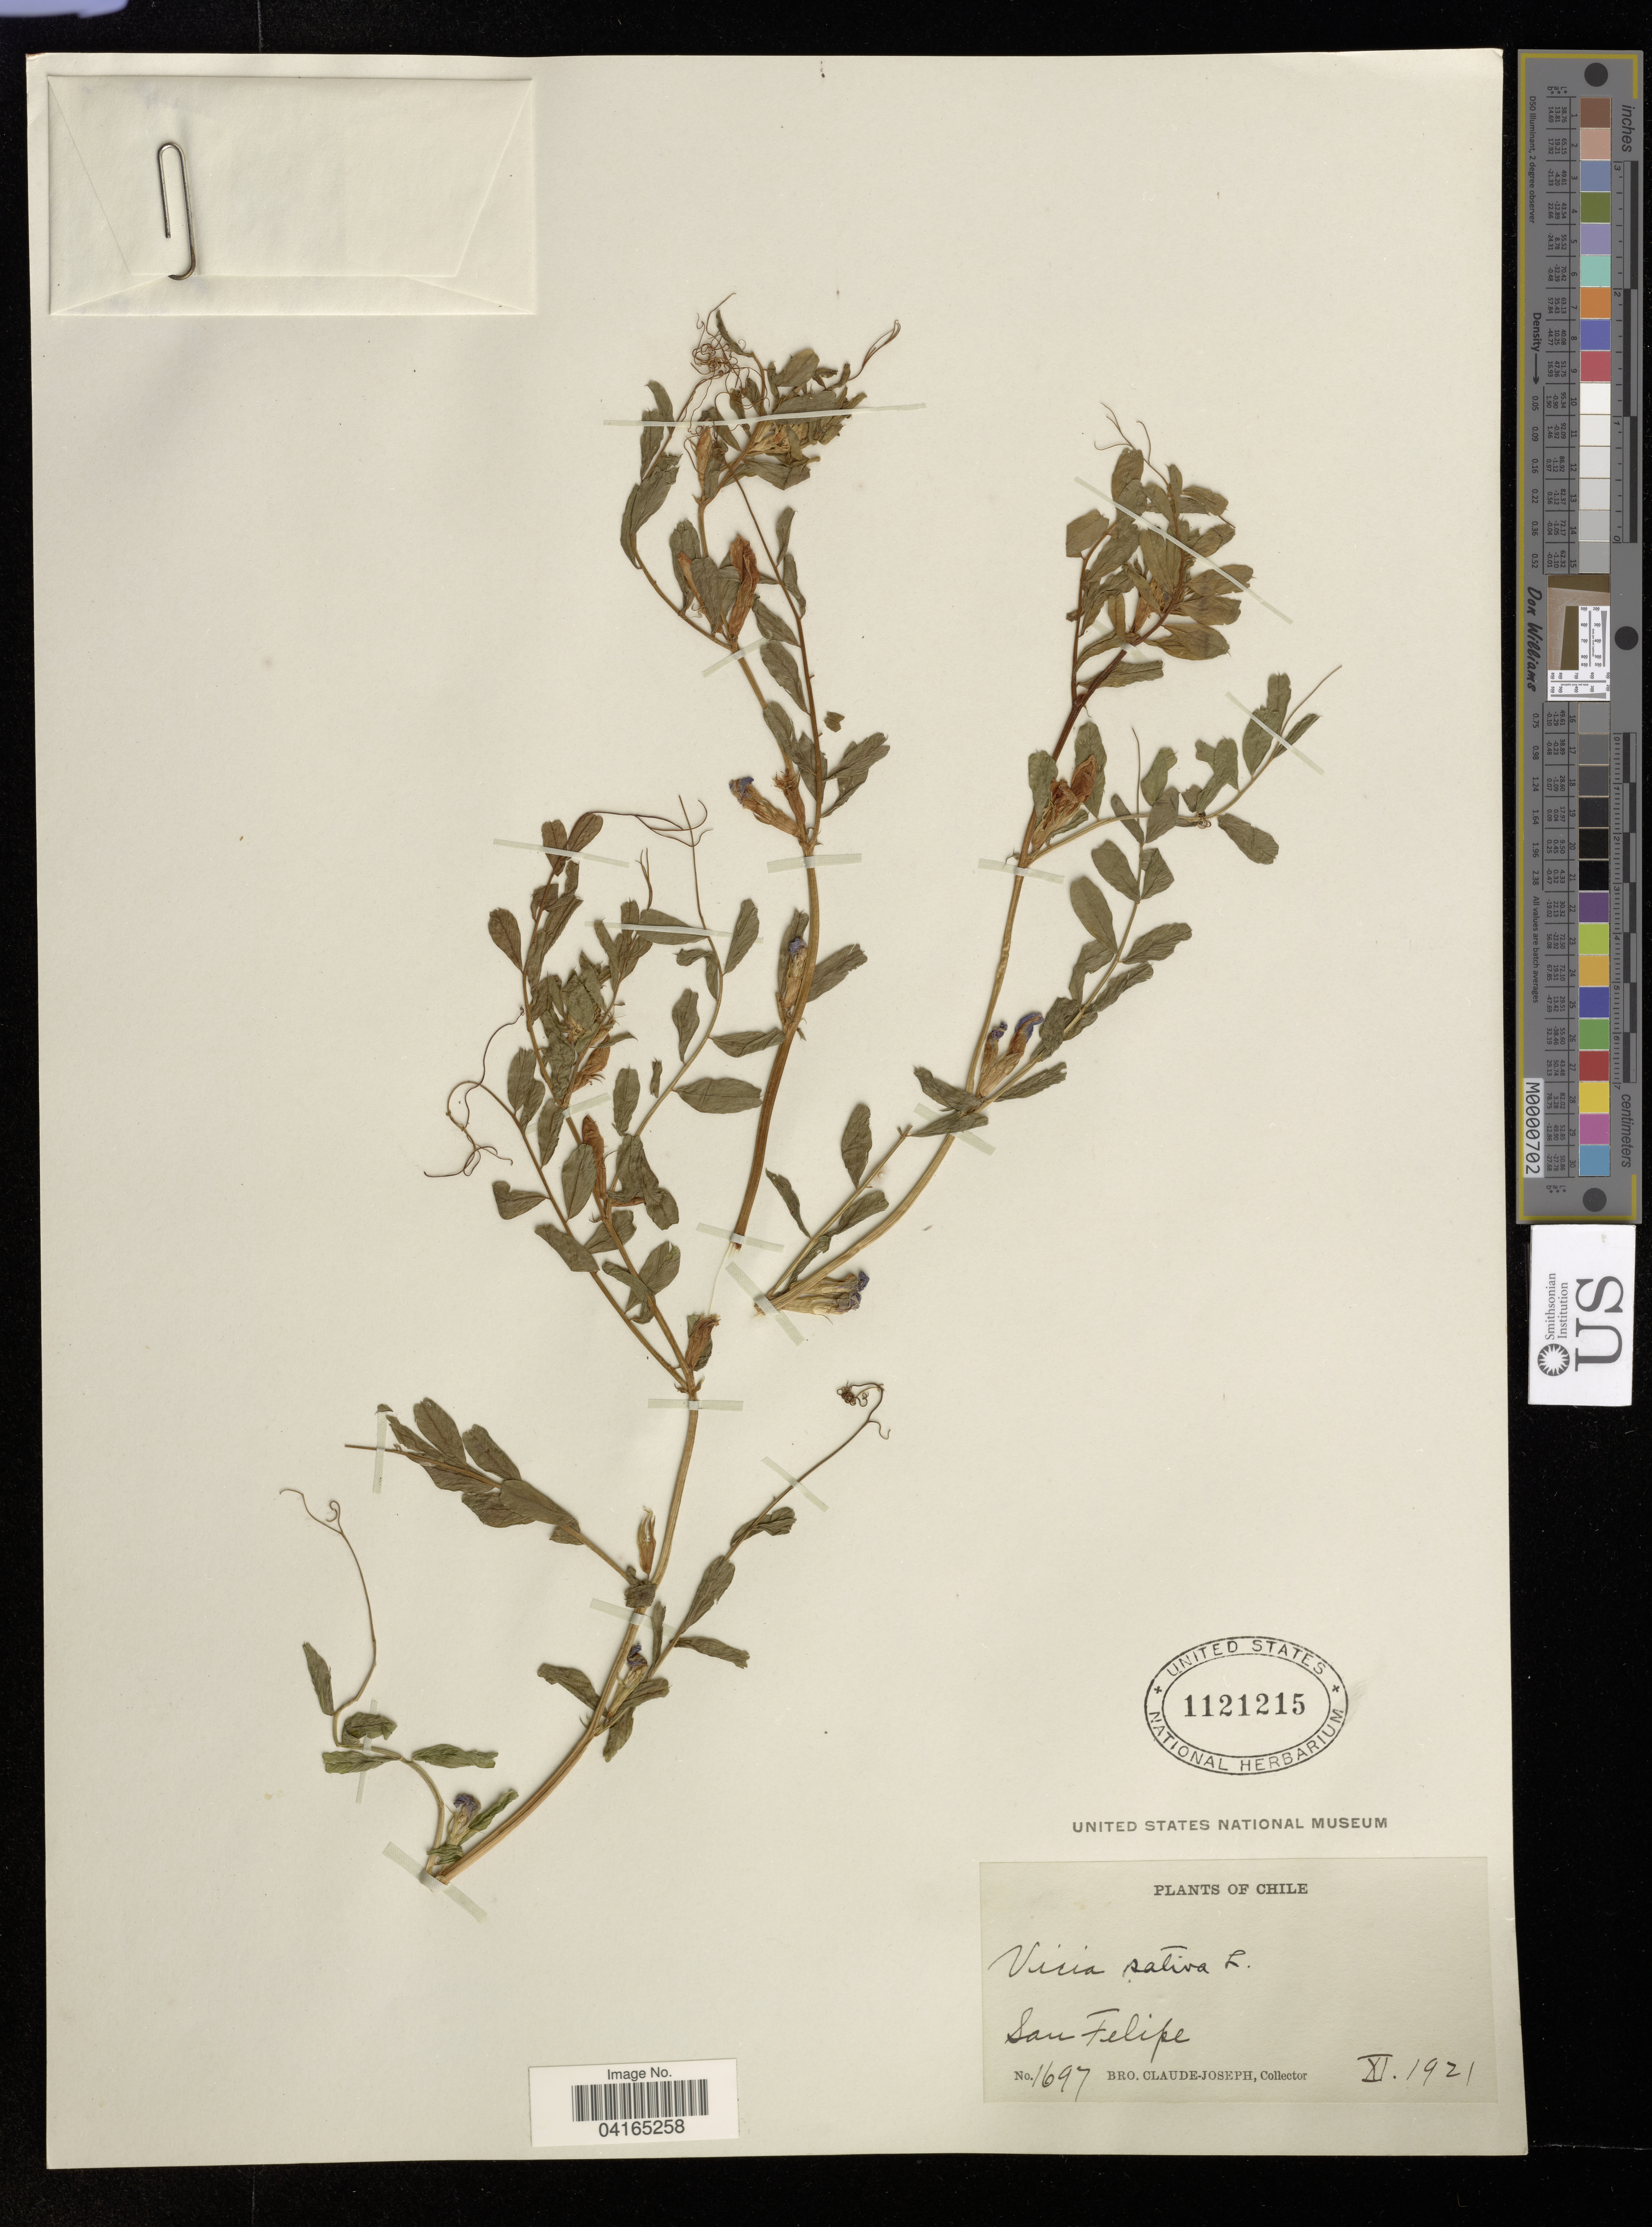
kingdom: Plantae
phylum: Tracheophyta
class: Magnoliopsida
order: Fabales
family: Fabaceae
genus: Vicia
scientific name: Vicia sativa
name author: L.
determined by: Hechenleitner, Paulina, RBG Edinburgh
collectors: Bro. Claude-Joseph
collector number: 1697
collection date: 1921-11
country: Chile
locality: San Felipe.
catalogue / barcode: US 1121215